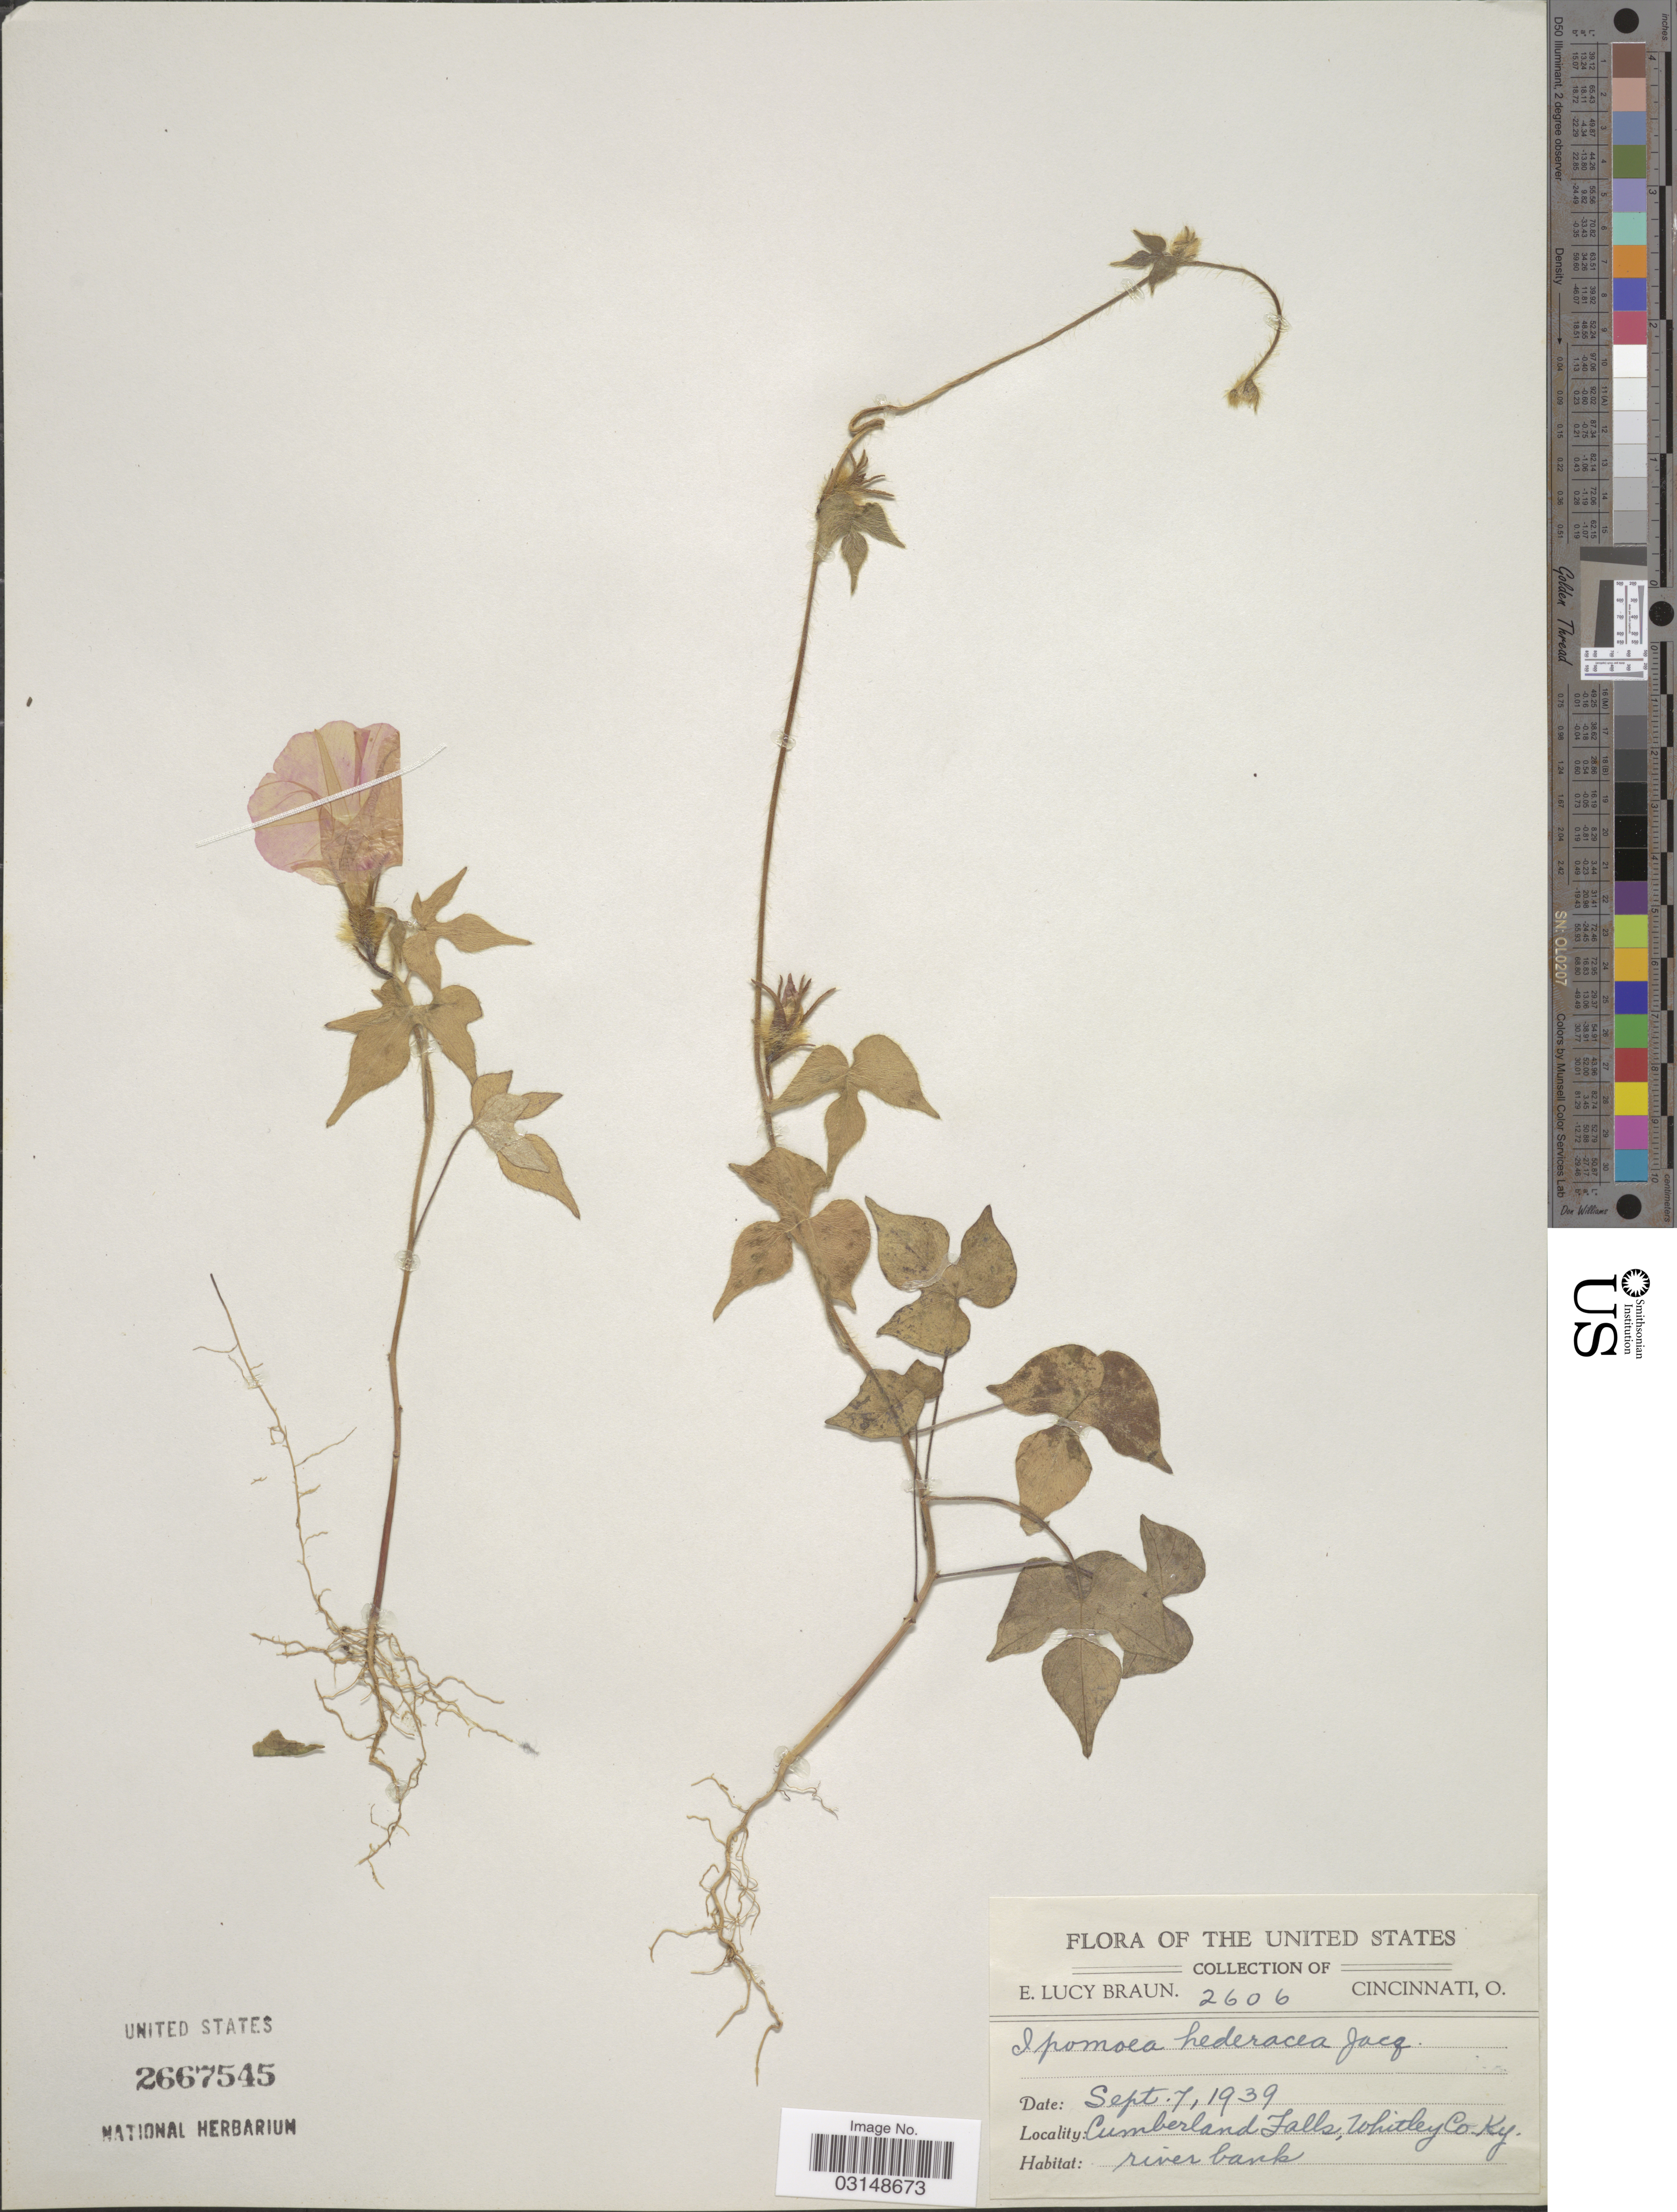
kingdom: Plantae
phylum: Tracheophyta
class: Magnoliopsida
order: Solanales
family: Convolvulaceae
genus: Ipomoea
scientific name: Ipomoea hederacea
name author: Jacq.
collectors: E. L. Braun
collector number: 2606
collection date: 1939-09-07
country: United States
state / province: Kentucky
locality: Cumberland Falls, Whitley Co., Ky.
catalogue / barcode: US 2667545